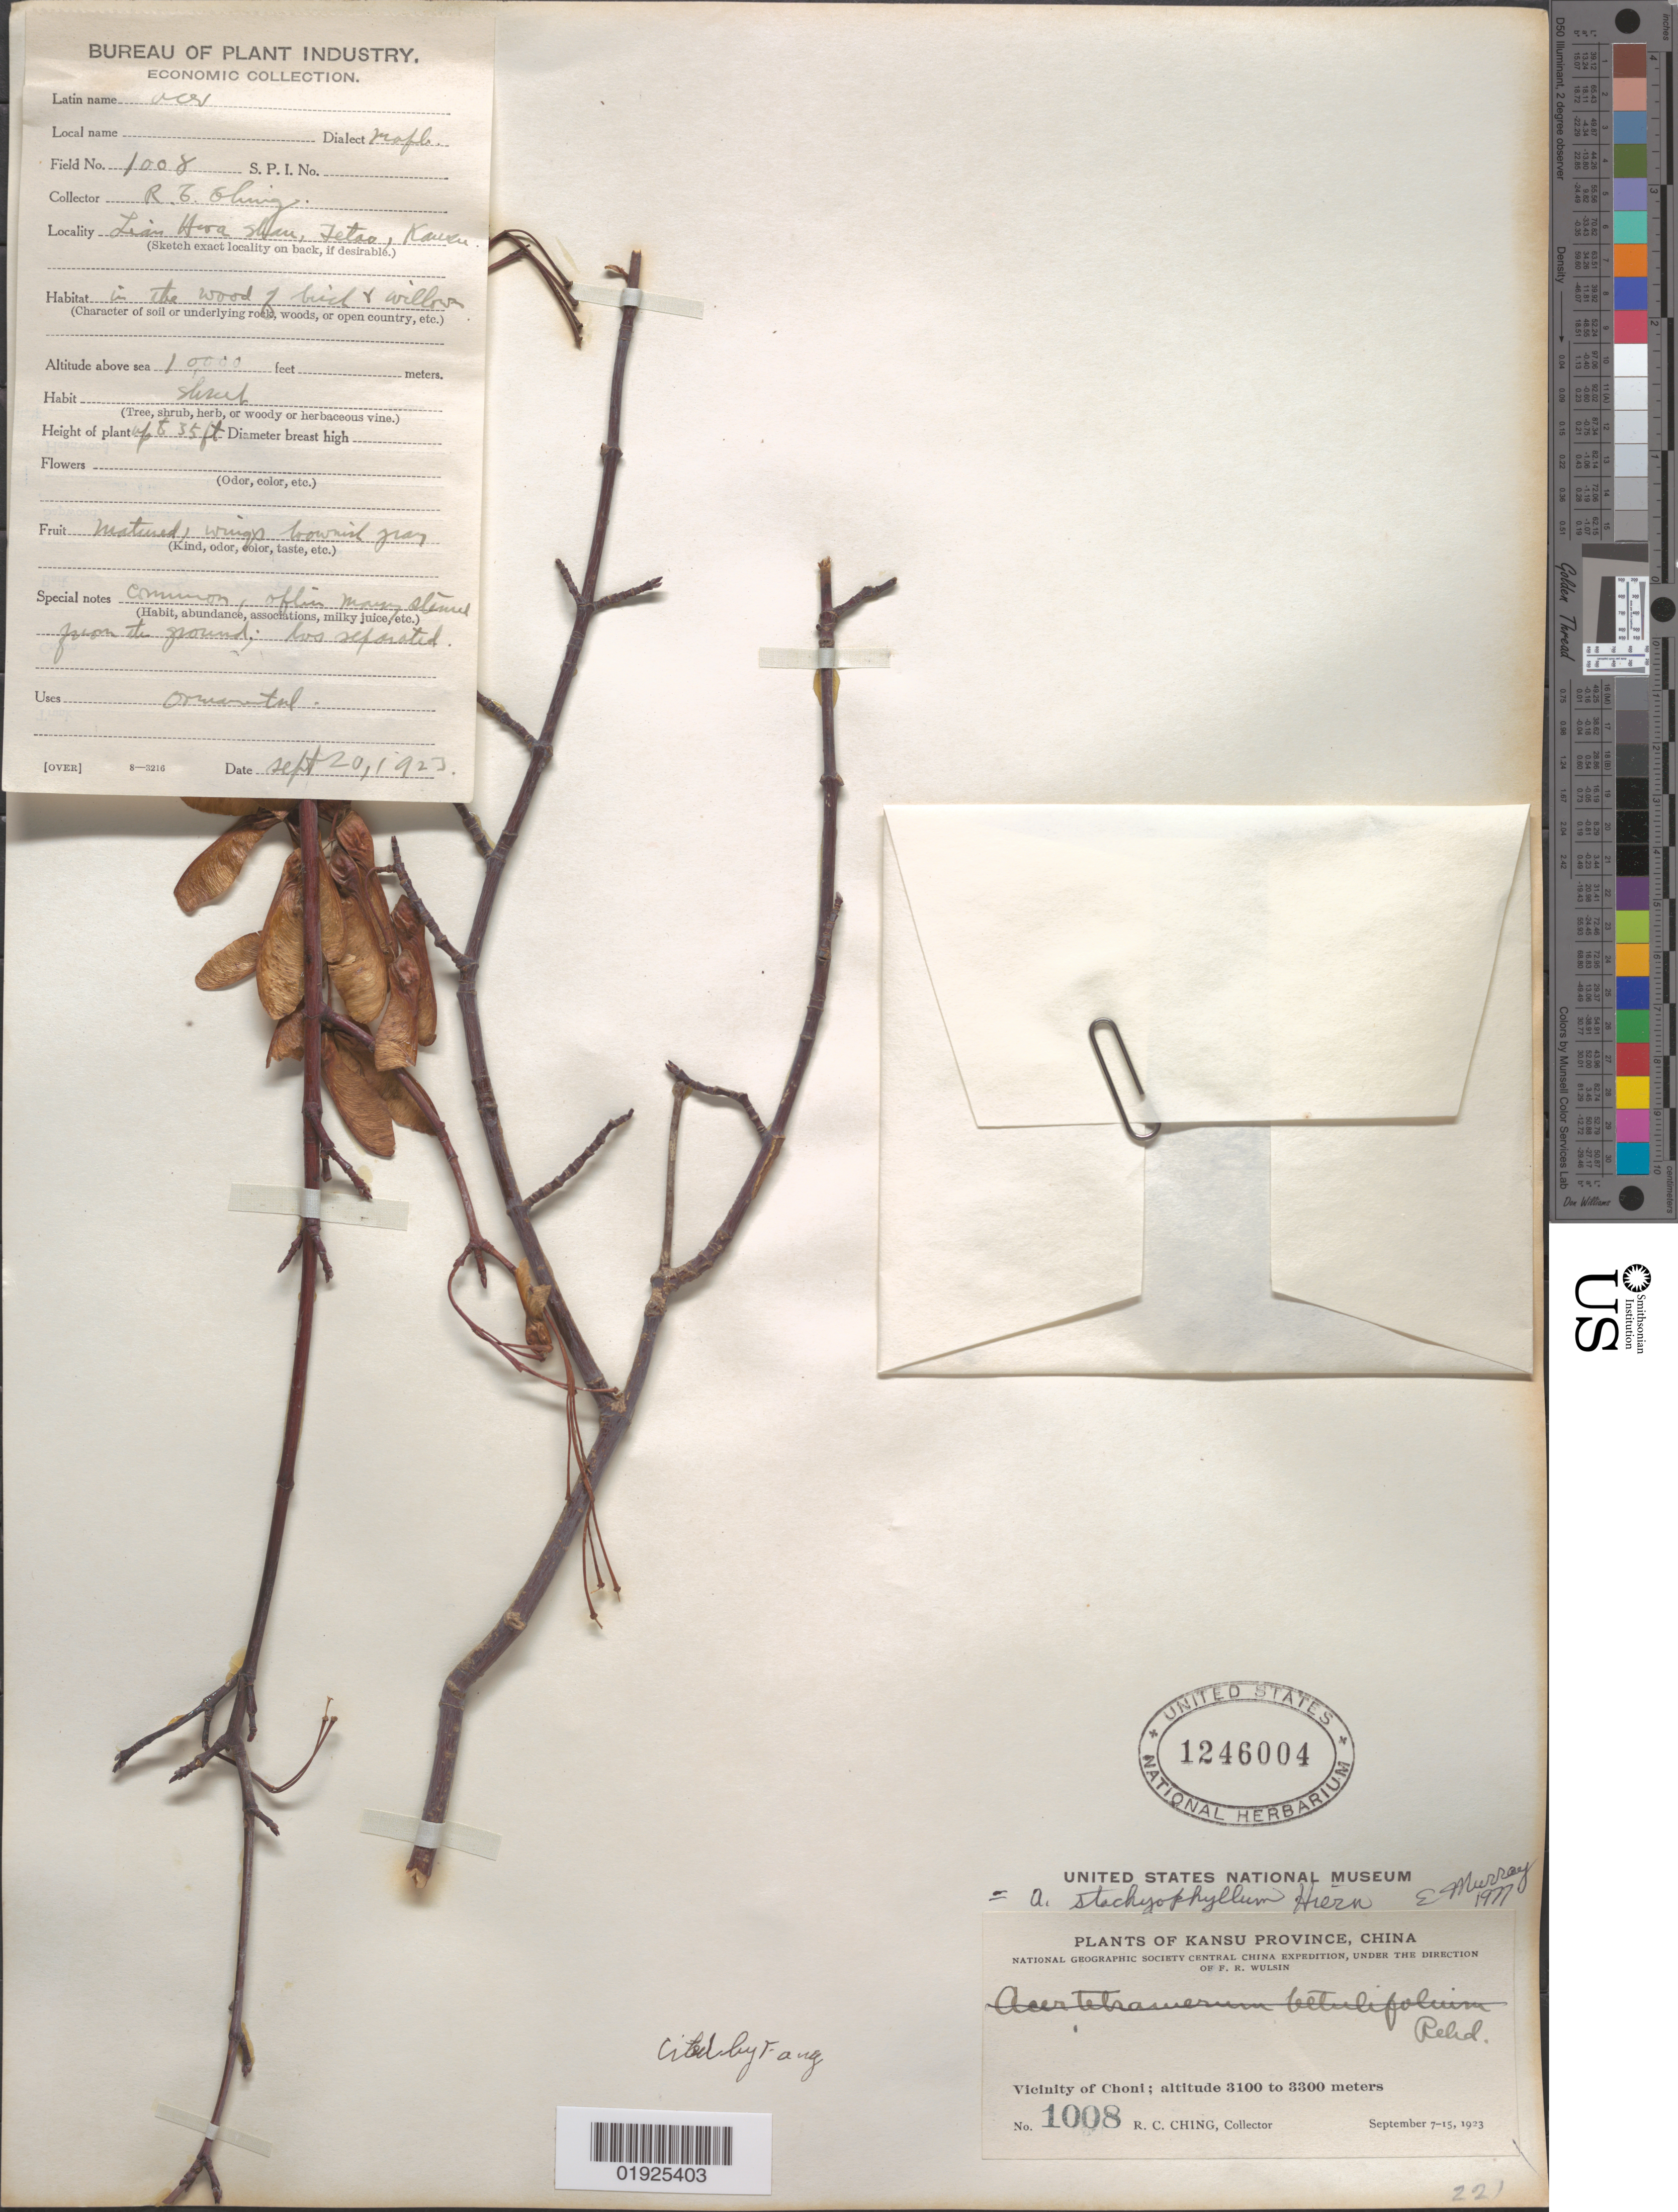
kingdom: Plantae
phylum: Tracheophyta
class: Magnoliopsida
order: Sapindales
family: Sapindaceae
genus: Acer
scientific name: Acer stachyophyllum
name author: Hiern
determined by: Murray, Edward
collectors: R. C. Ching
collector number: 1008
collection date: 1923-09-20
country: China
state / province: Gansu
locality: Lian Hsia Shan, Tetao, Kansu [Gansu]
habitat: In the wood of birch and willow. Common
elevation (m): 3048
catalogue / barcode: US 1246004